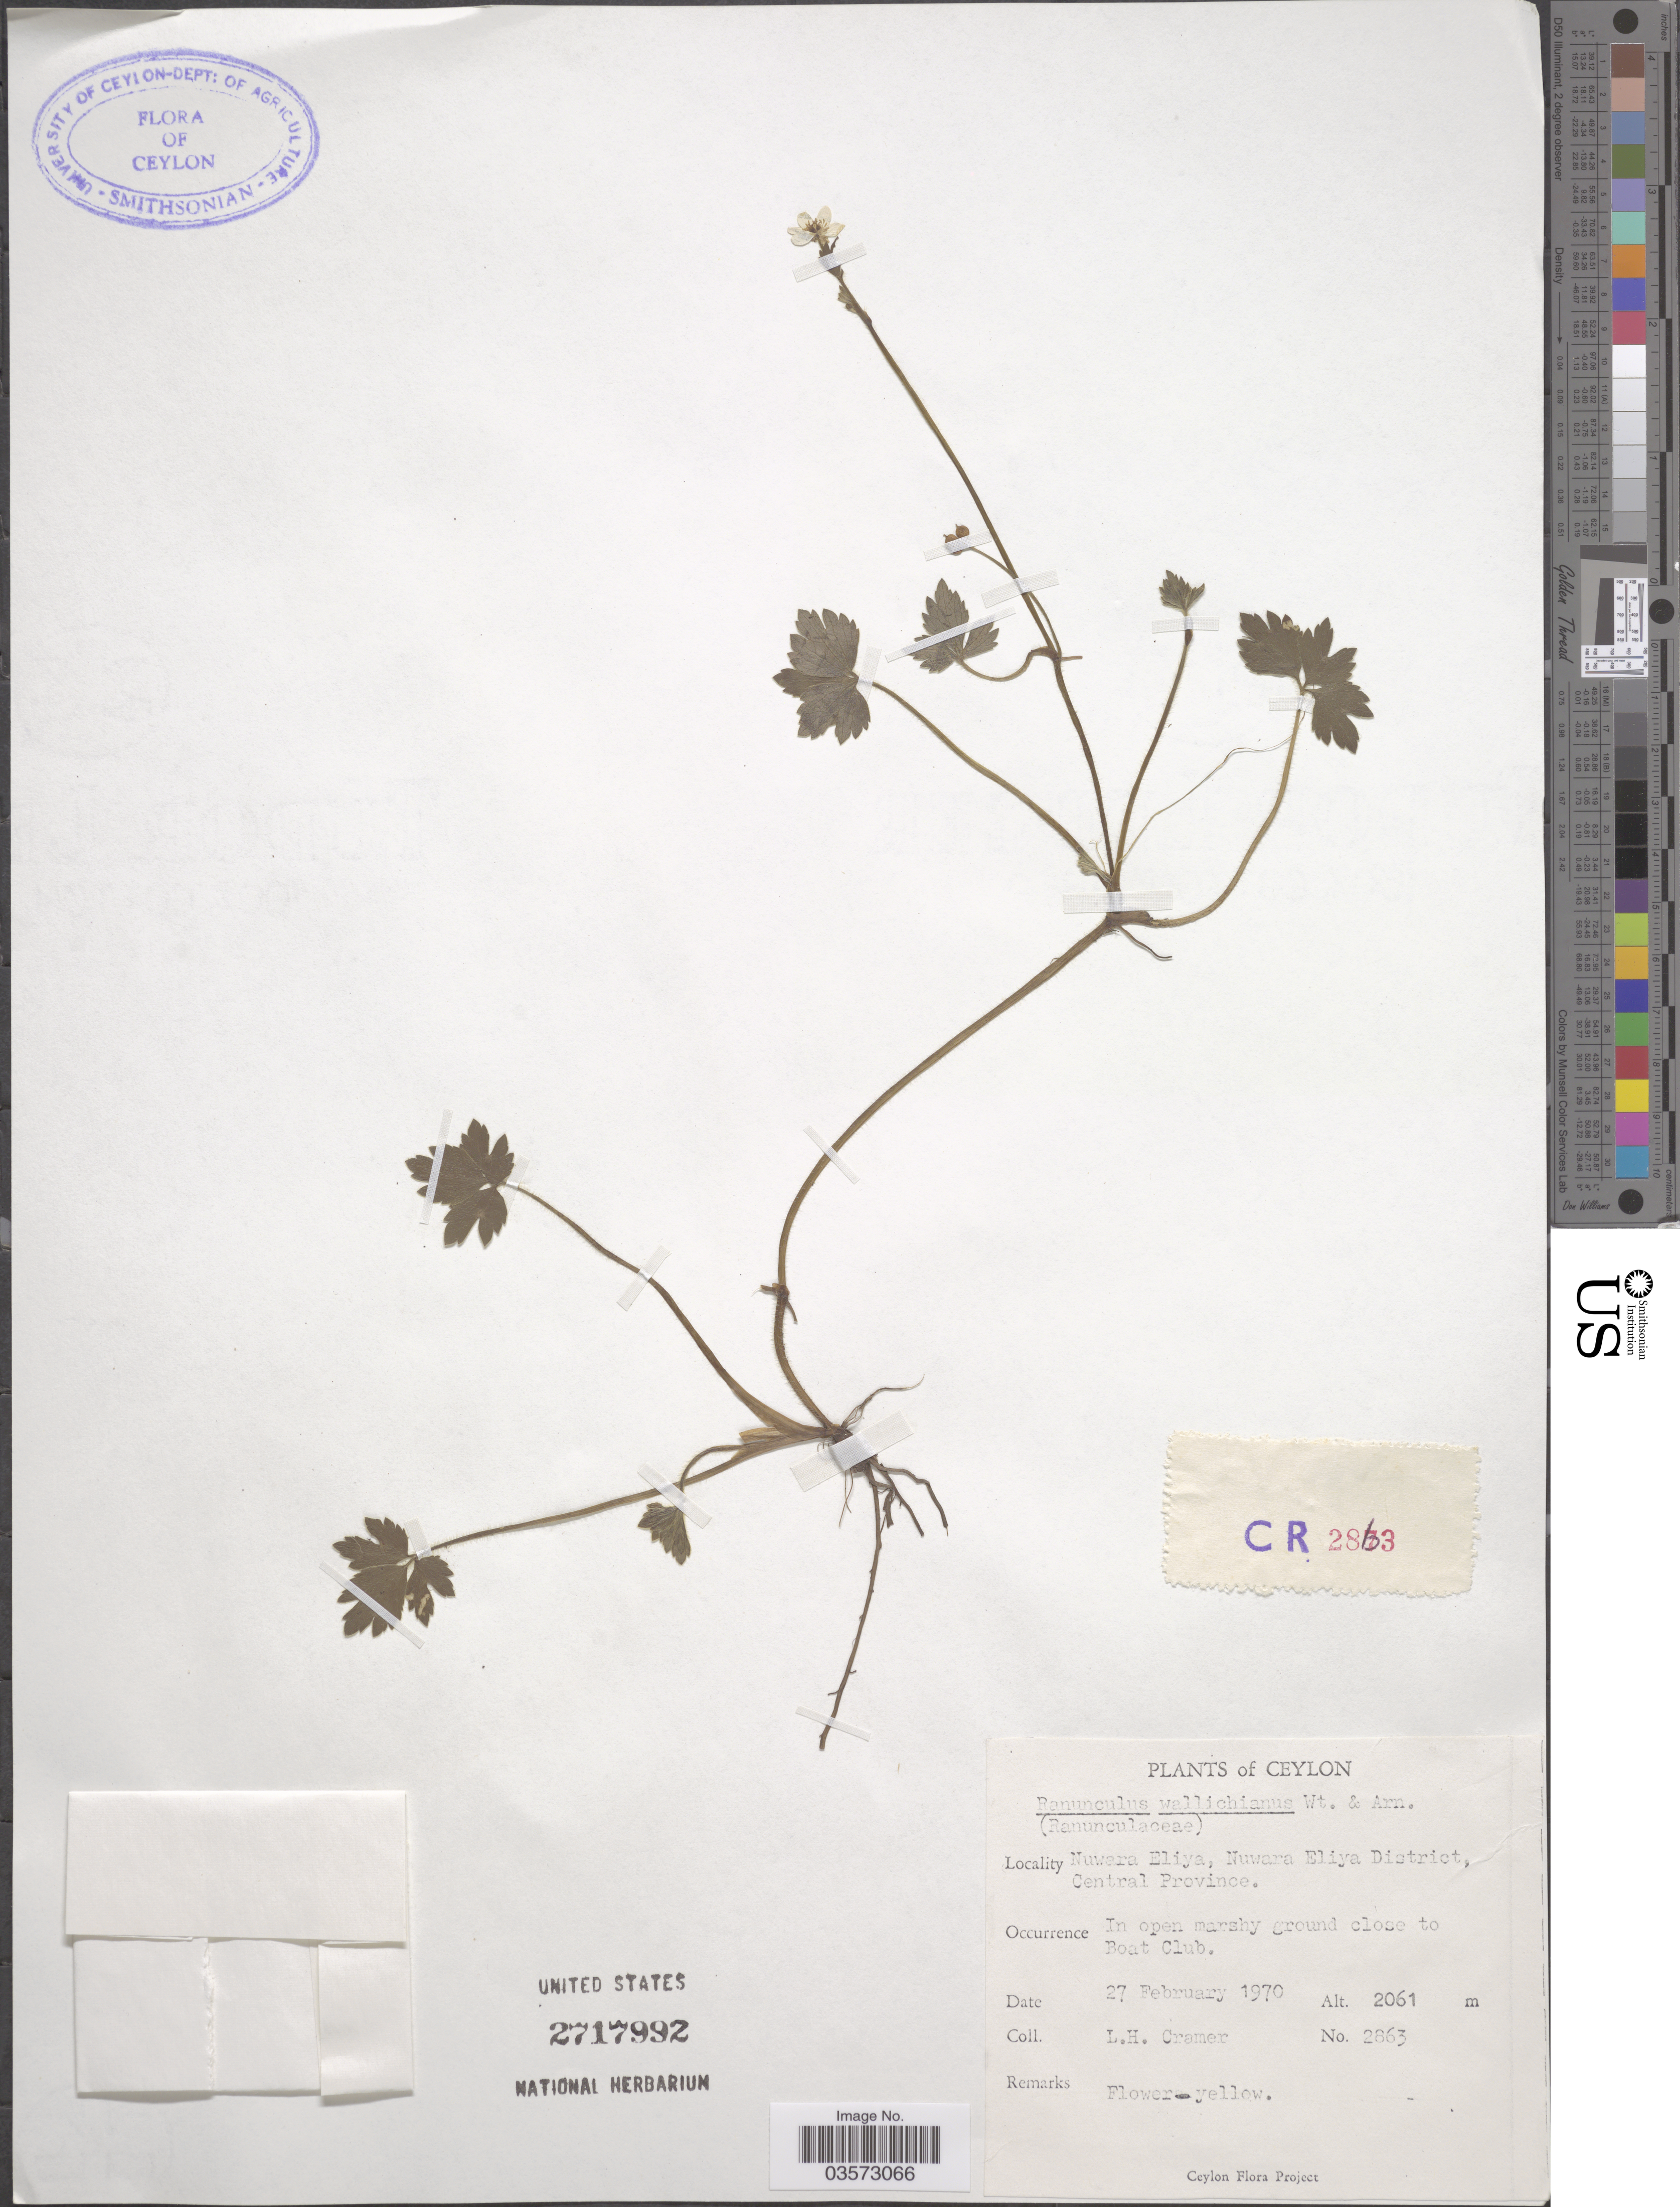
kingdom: Plantae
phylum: Tracheophyta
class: Magnoliopsida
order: Ranunculales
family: Ranunculaceae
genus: Ranunculus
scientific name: Ranunculus wallichianus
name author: Wight & Arn.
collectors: L. H. Cramer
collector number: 2863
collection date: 1970-02-27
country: Sri Lanka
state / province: Central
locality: Ceylon. Nuwara Eliya, Nuwara Eliya District. In open marshy ground close to Boat Club.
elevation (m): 2061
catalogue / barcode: US 2717992